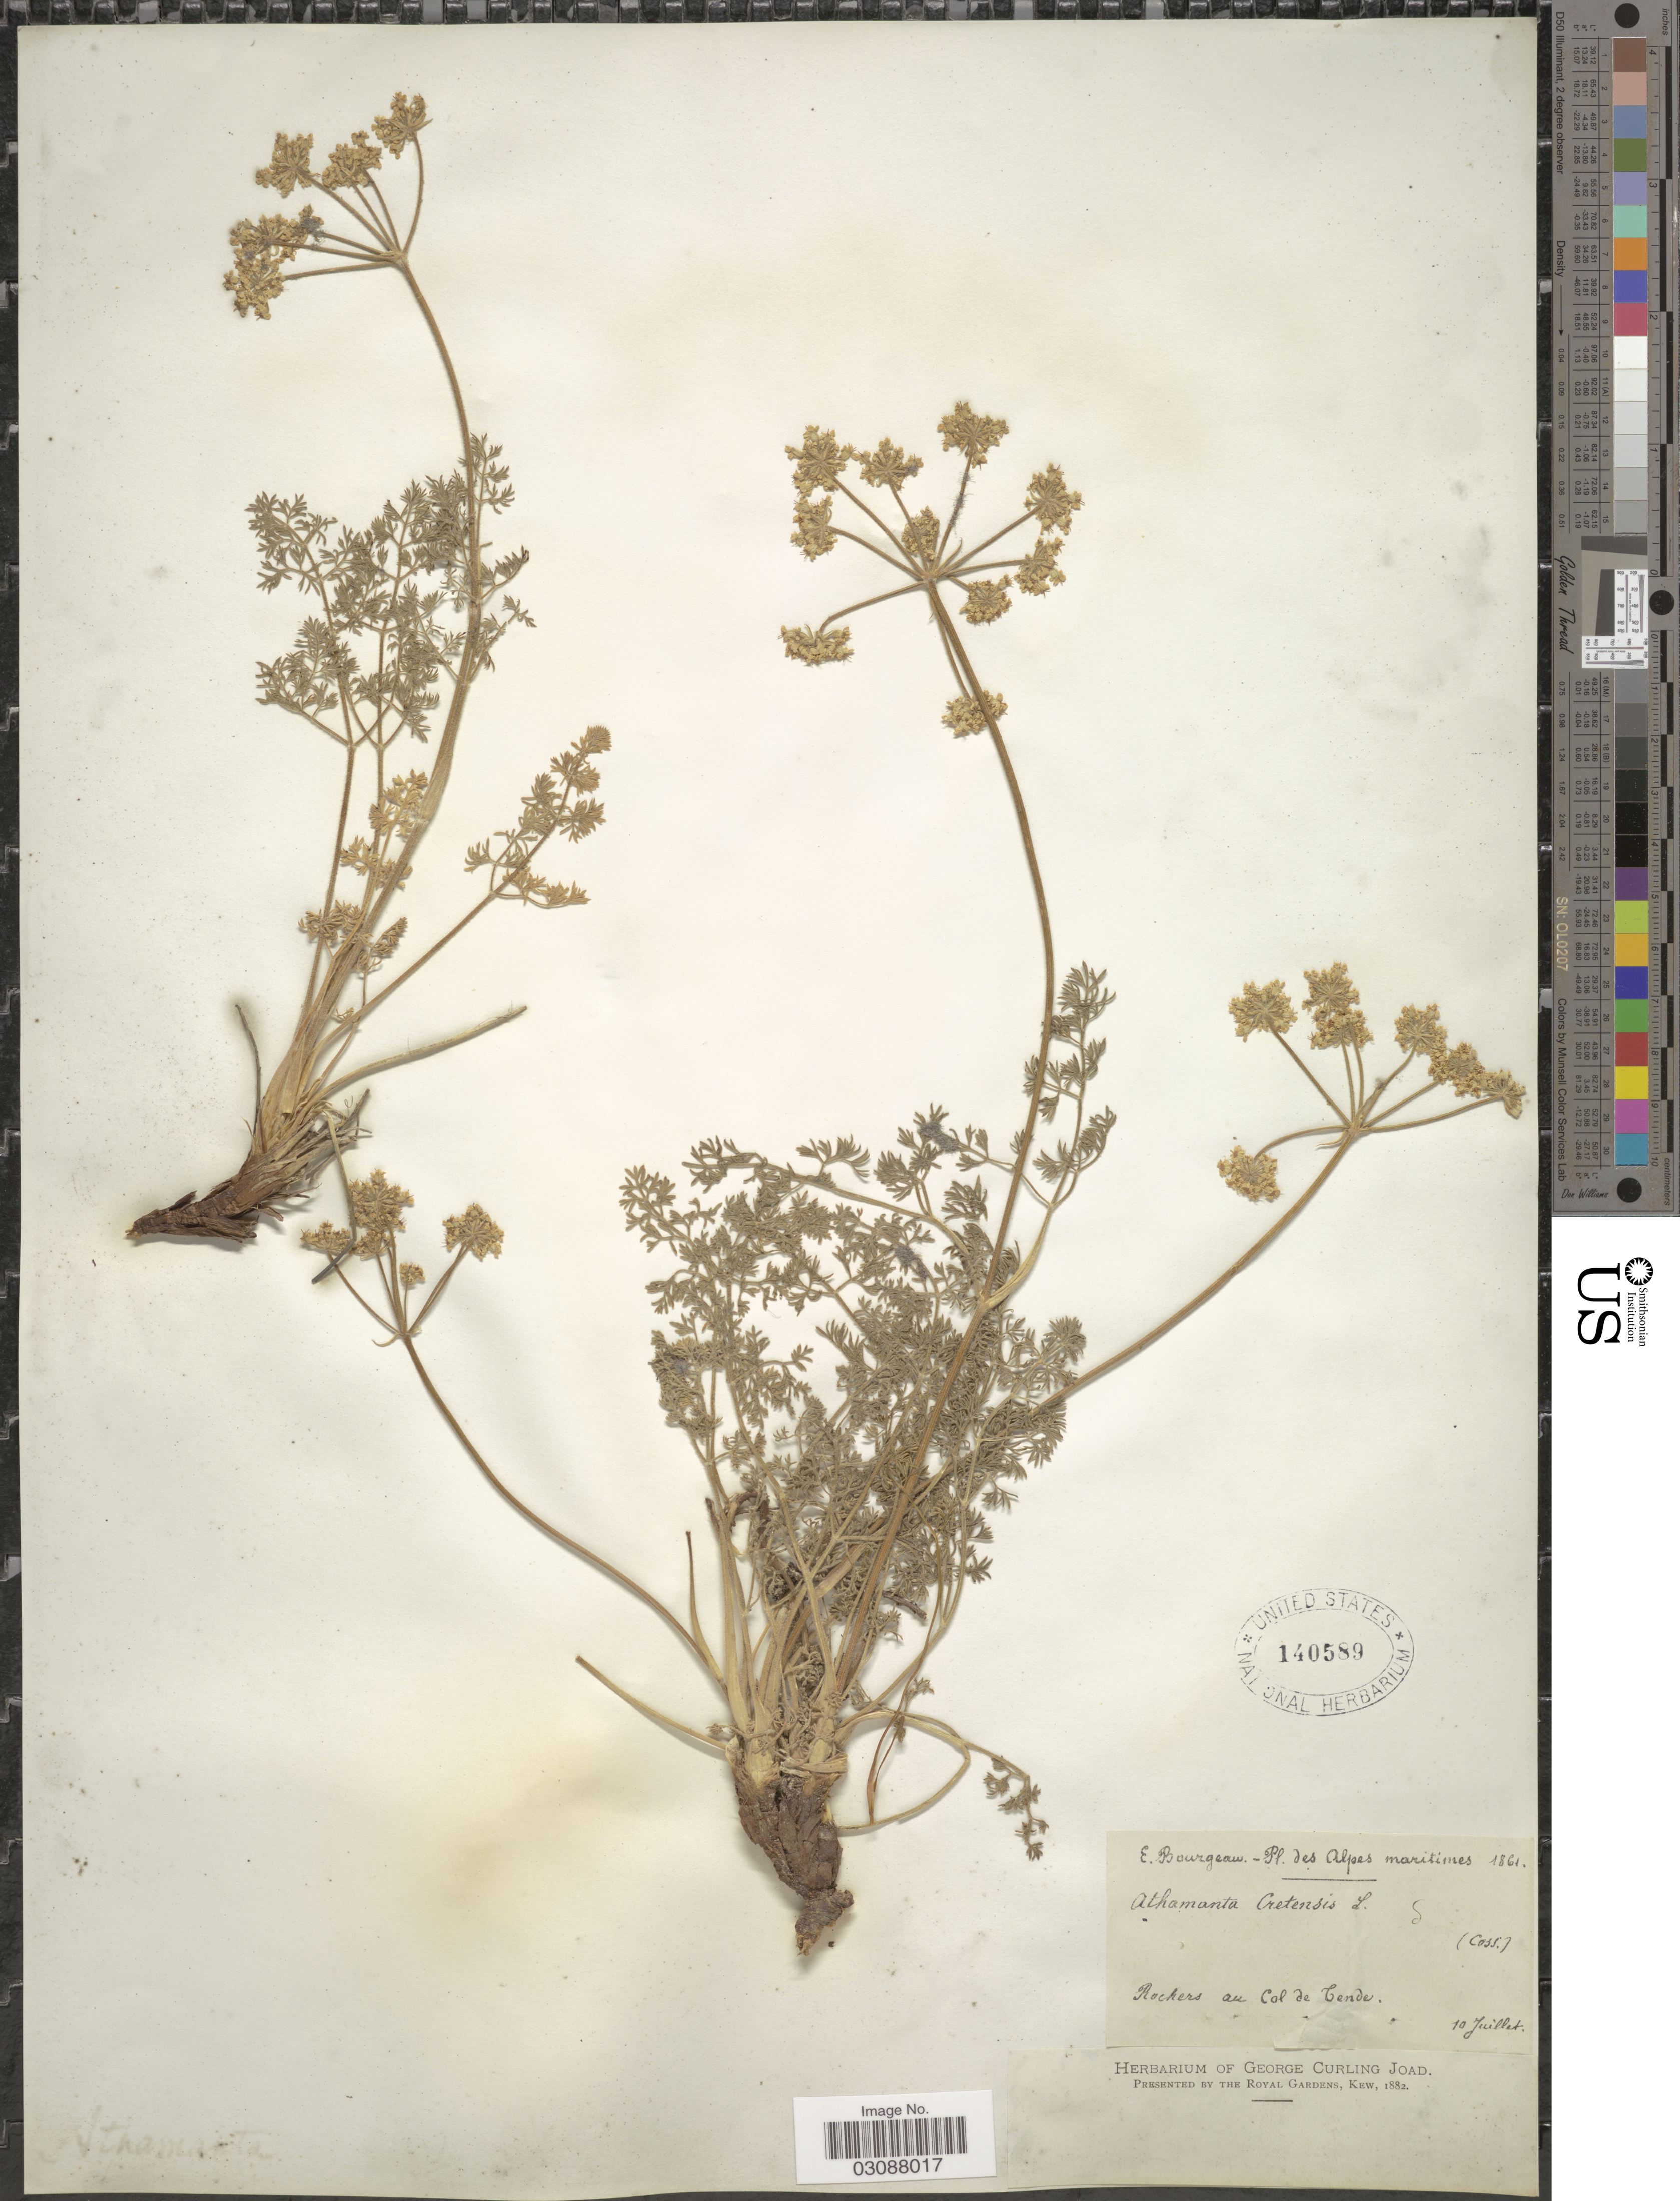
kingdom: Plantae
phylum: Tracheophyta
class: Magnoliopsida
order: Apiales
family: Apiaceae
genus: Athamanta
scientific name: Athamanta cretensis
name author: L.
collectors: E. Bourgeau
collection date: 1861-07-10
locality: Alpes maritimes. Rochers au Col de Tende.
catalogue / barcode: US 140589